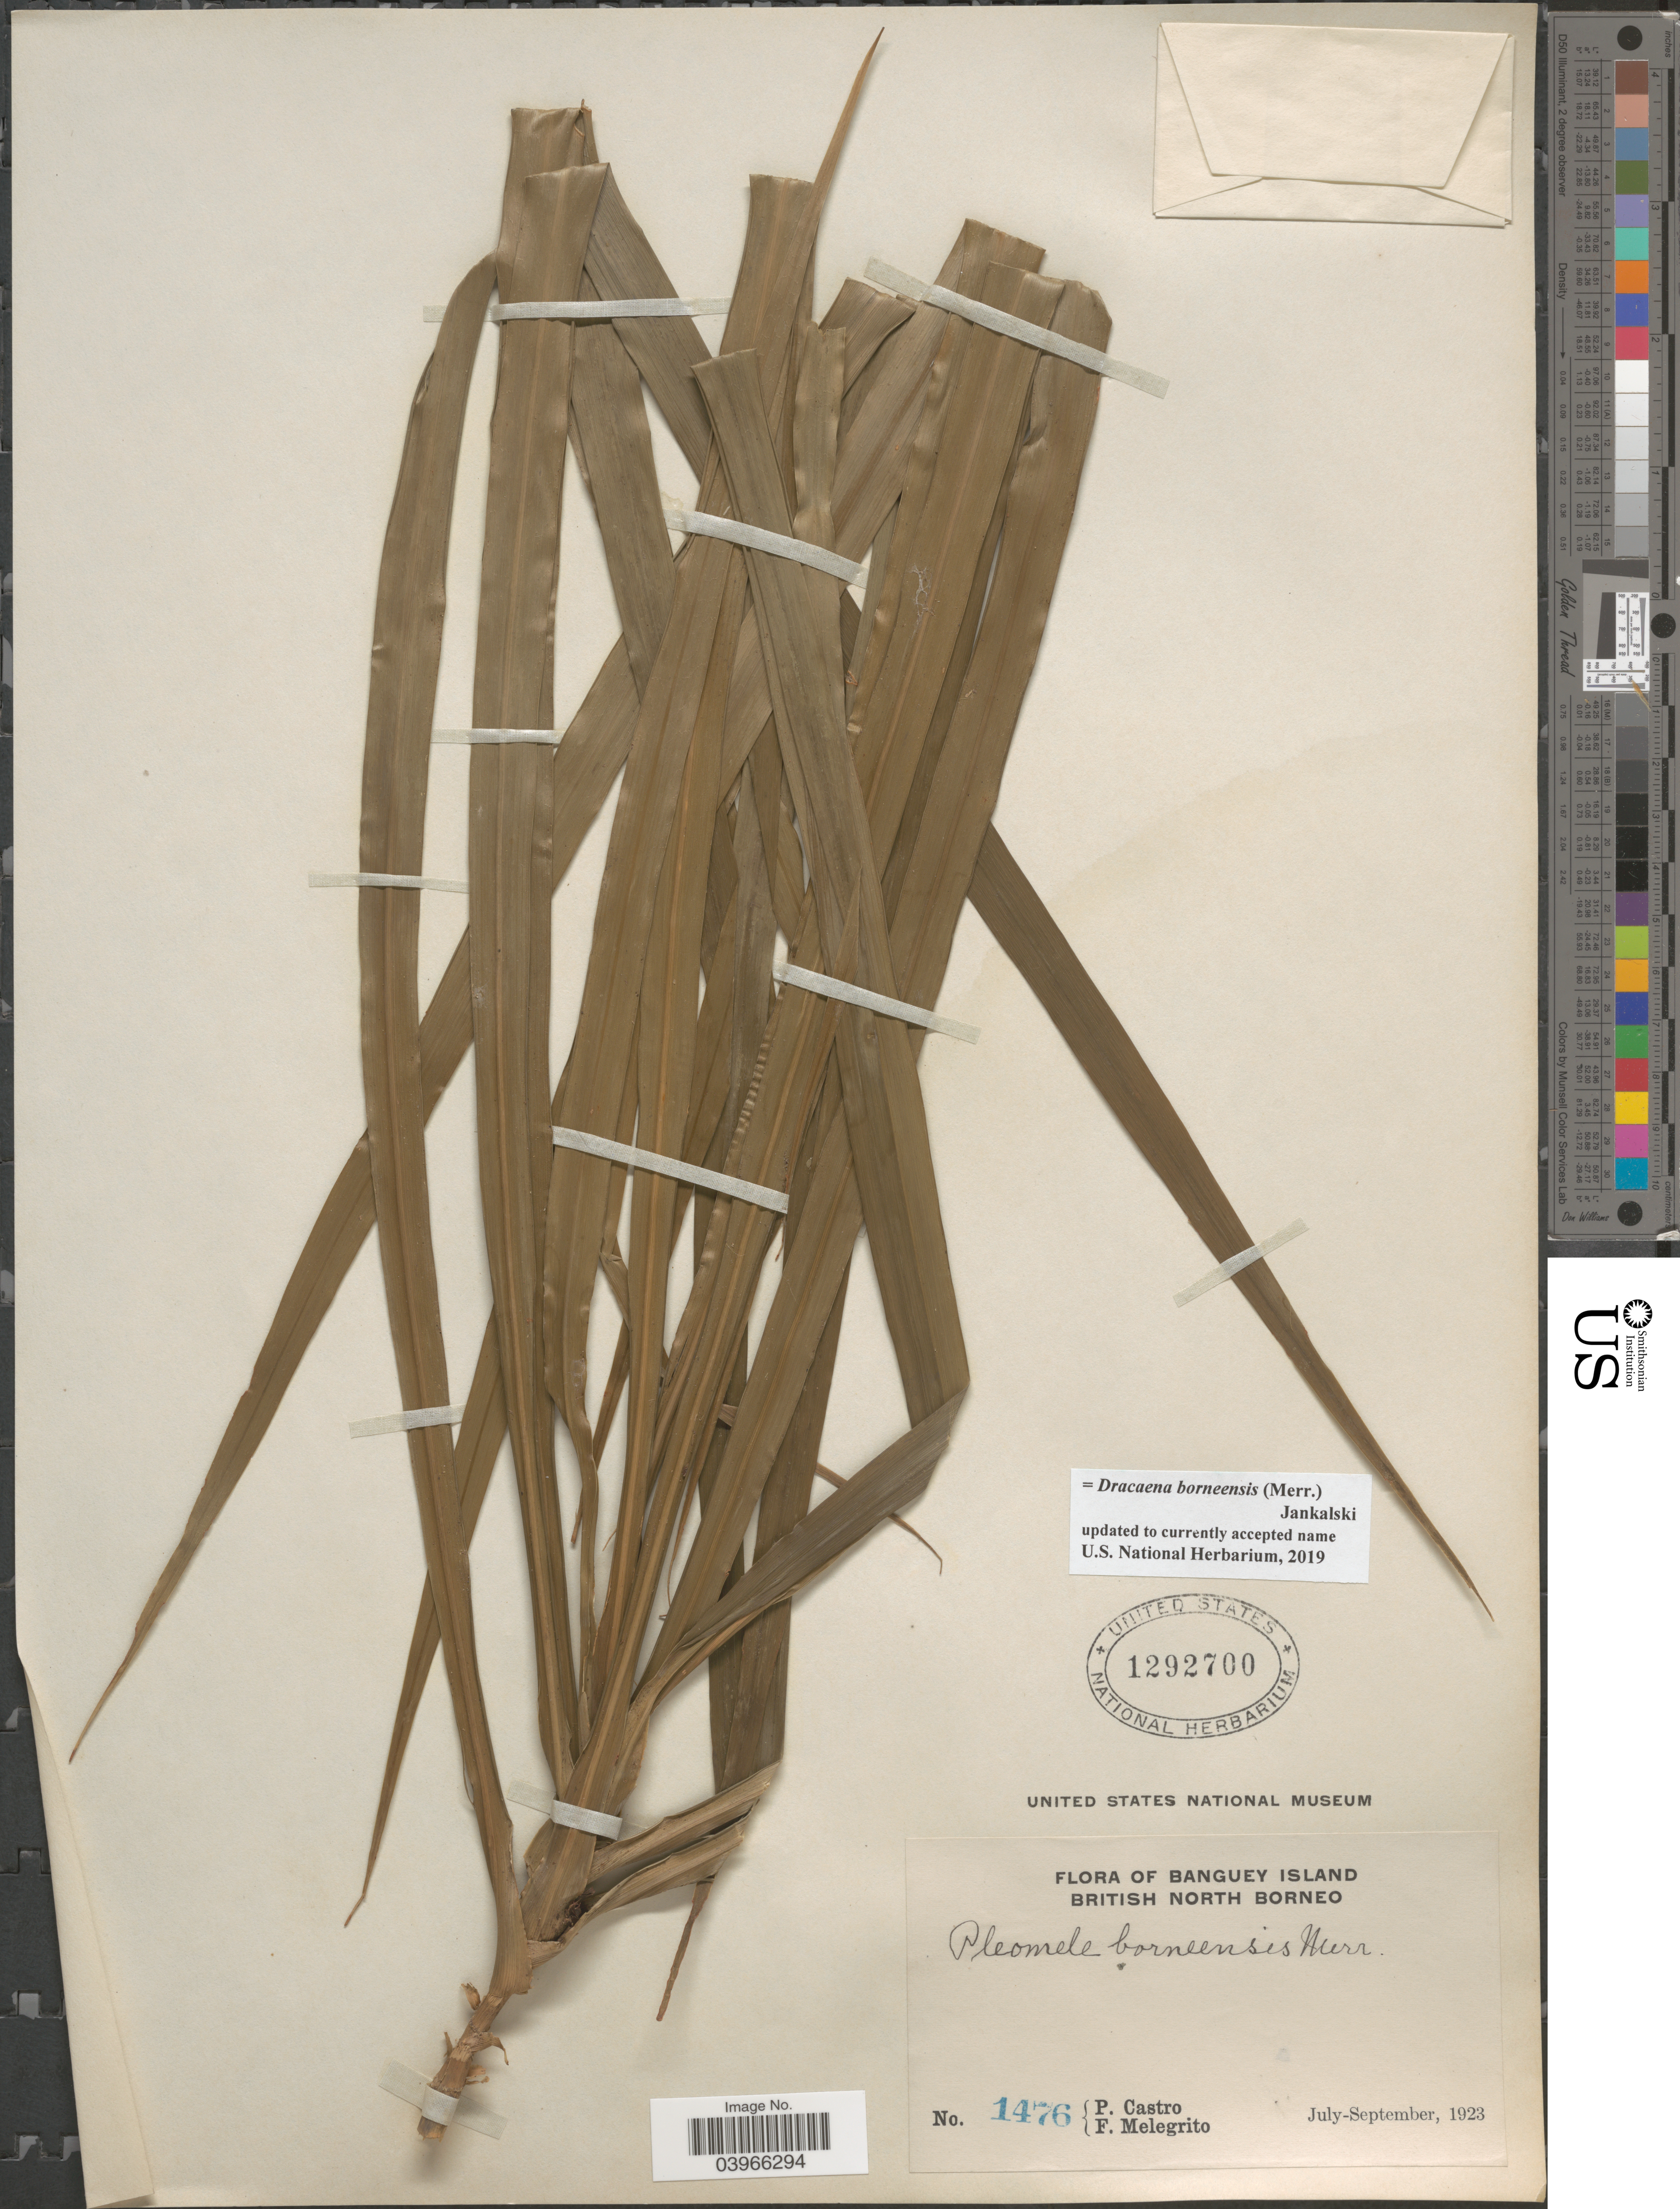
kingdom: Plantae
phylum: Tracheophyta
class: Liliopsida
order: Asparagales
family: Asparagaceae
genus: Dracaena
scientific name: Dracaena borneensis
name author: (Merr. & Labroy) Jankalski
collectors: P. Castro & F. Melegrito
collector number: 1476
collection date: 1923-07/1923-09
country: Malaysia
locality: Banguey Island. British North Borneo.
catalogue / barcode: US 1292700